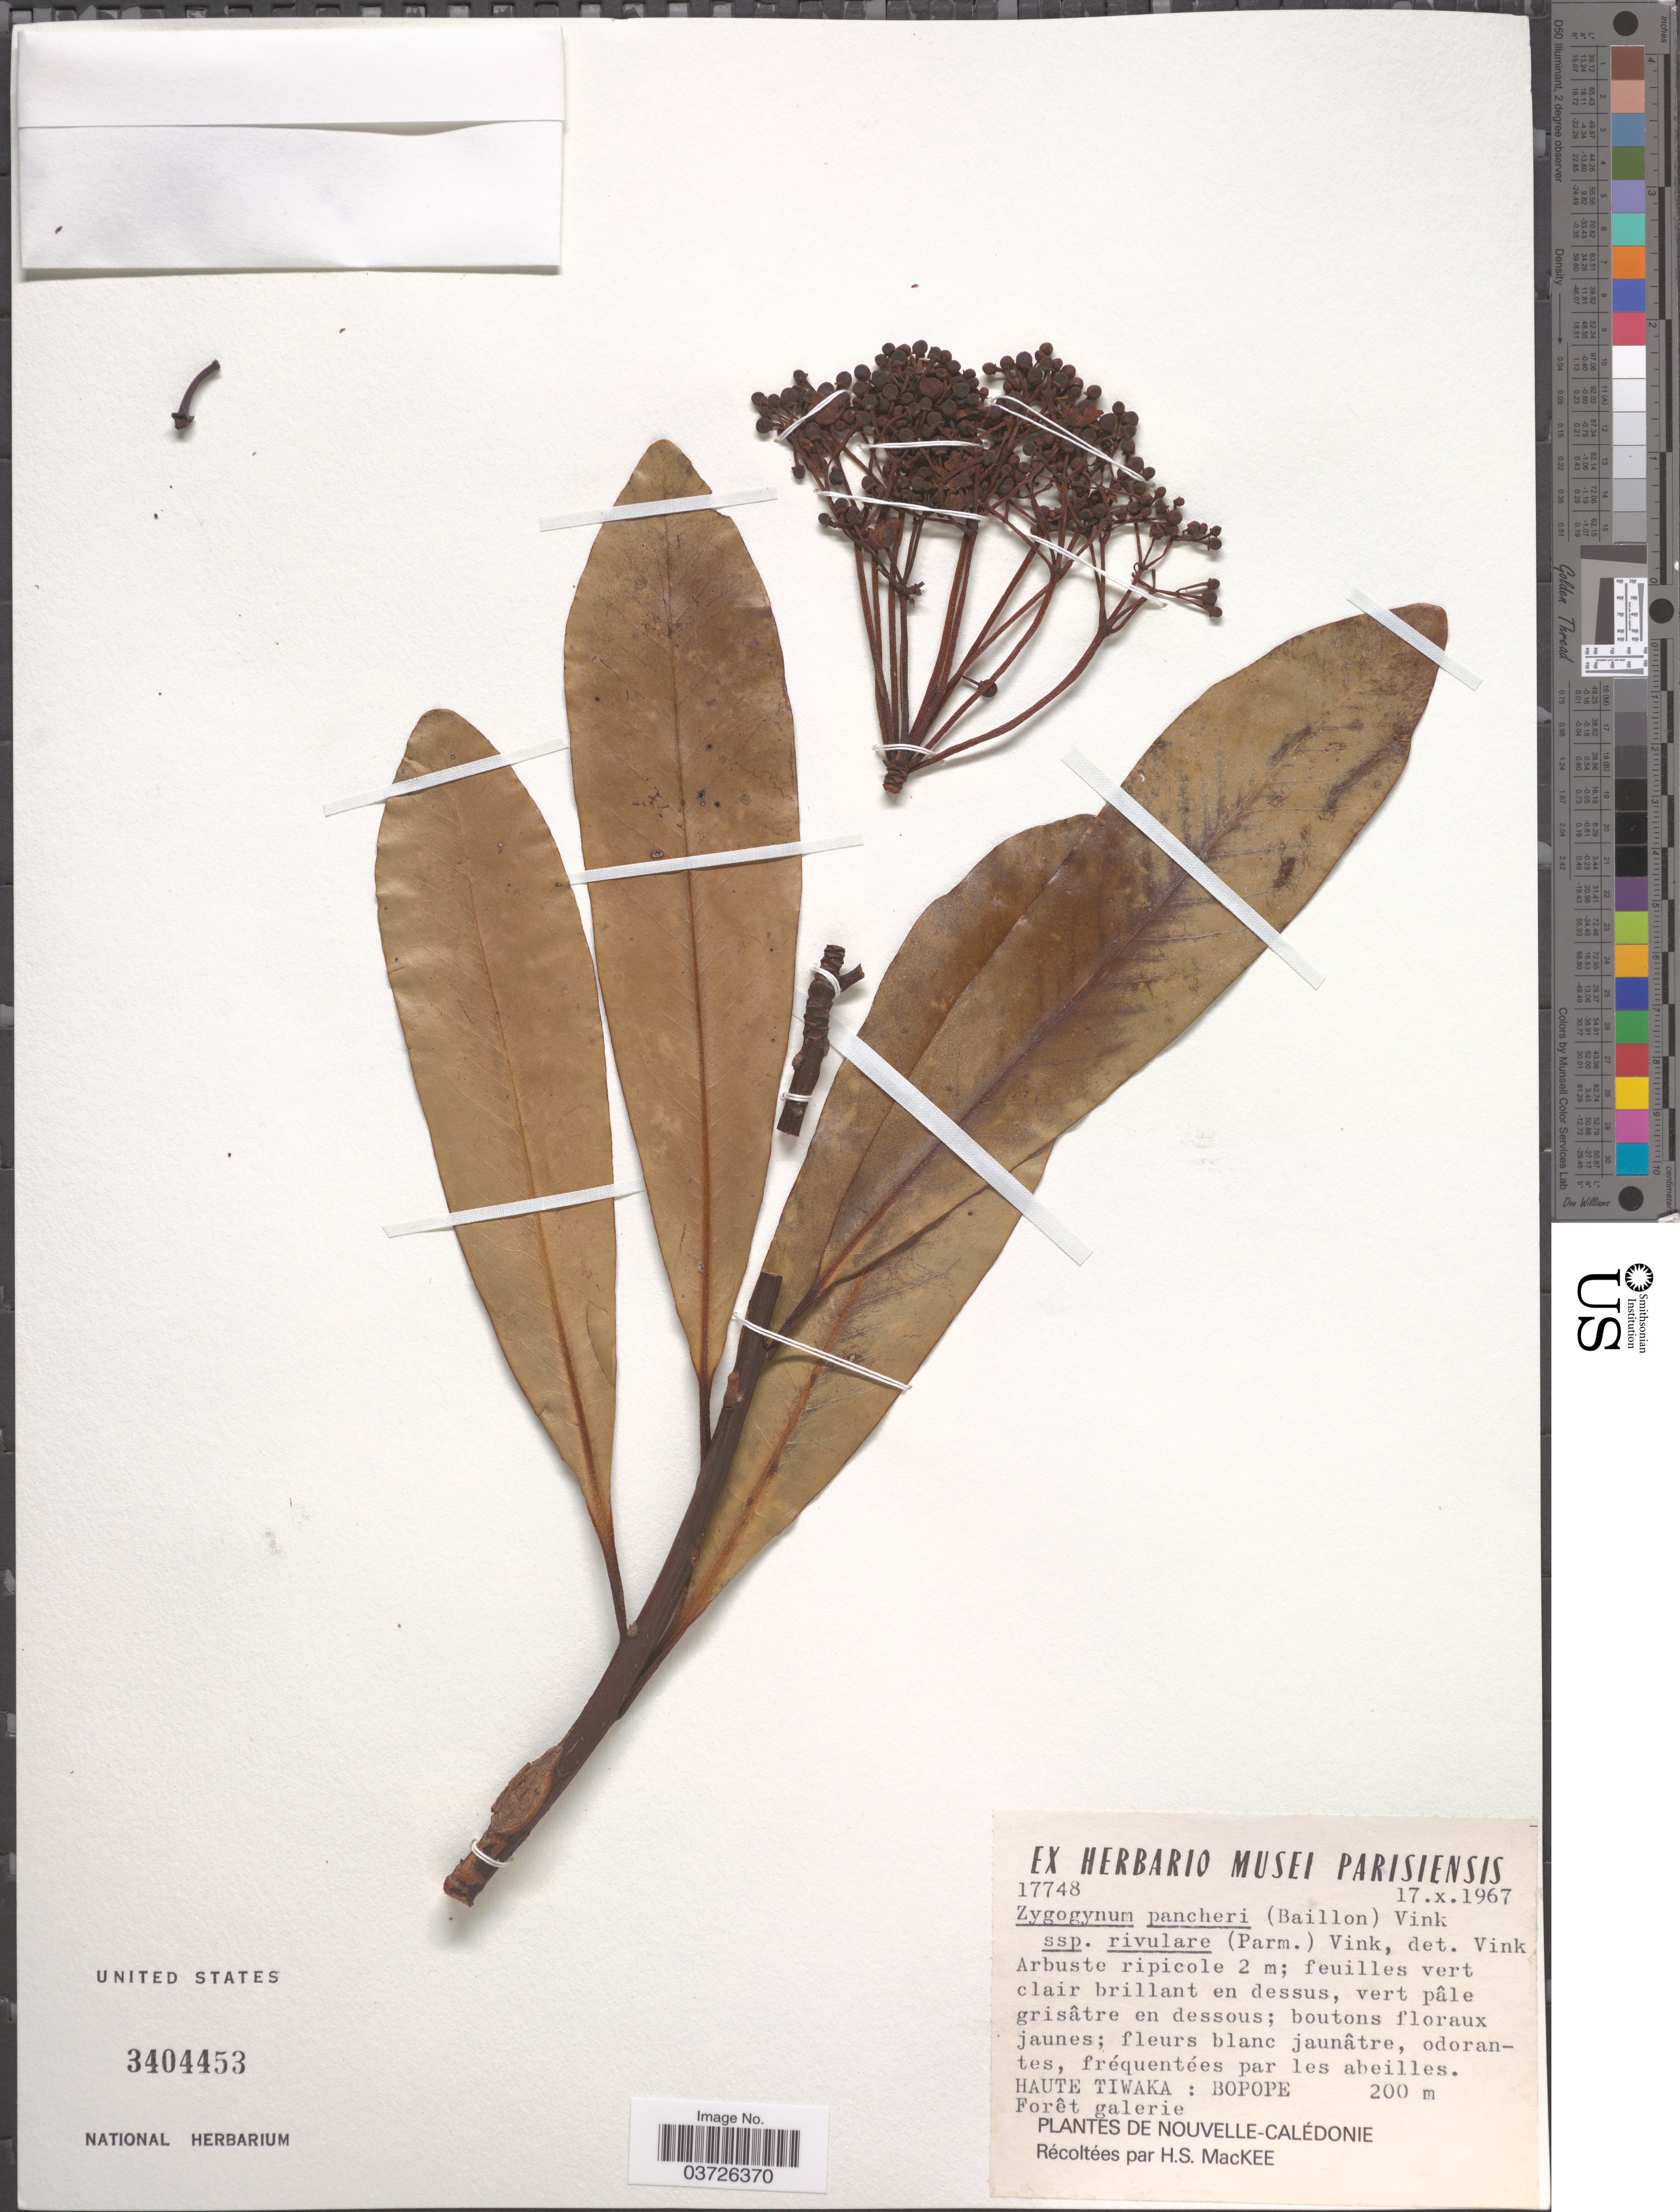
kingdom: Plantae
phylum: Tracheophyta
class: Magnoliopsida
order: Canellales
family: Winteraceae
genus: Zygogynum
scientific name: Zygogynum pancheri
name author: (Baill.) Vink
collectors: H. S. MacKee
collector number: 17748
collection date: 1967-10-17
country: New Caledonia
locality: Haute Tiwaka: Bopope.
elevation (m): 200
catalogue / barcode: US 3404453